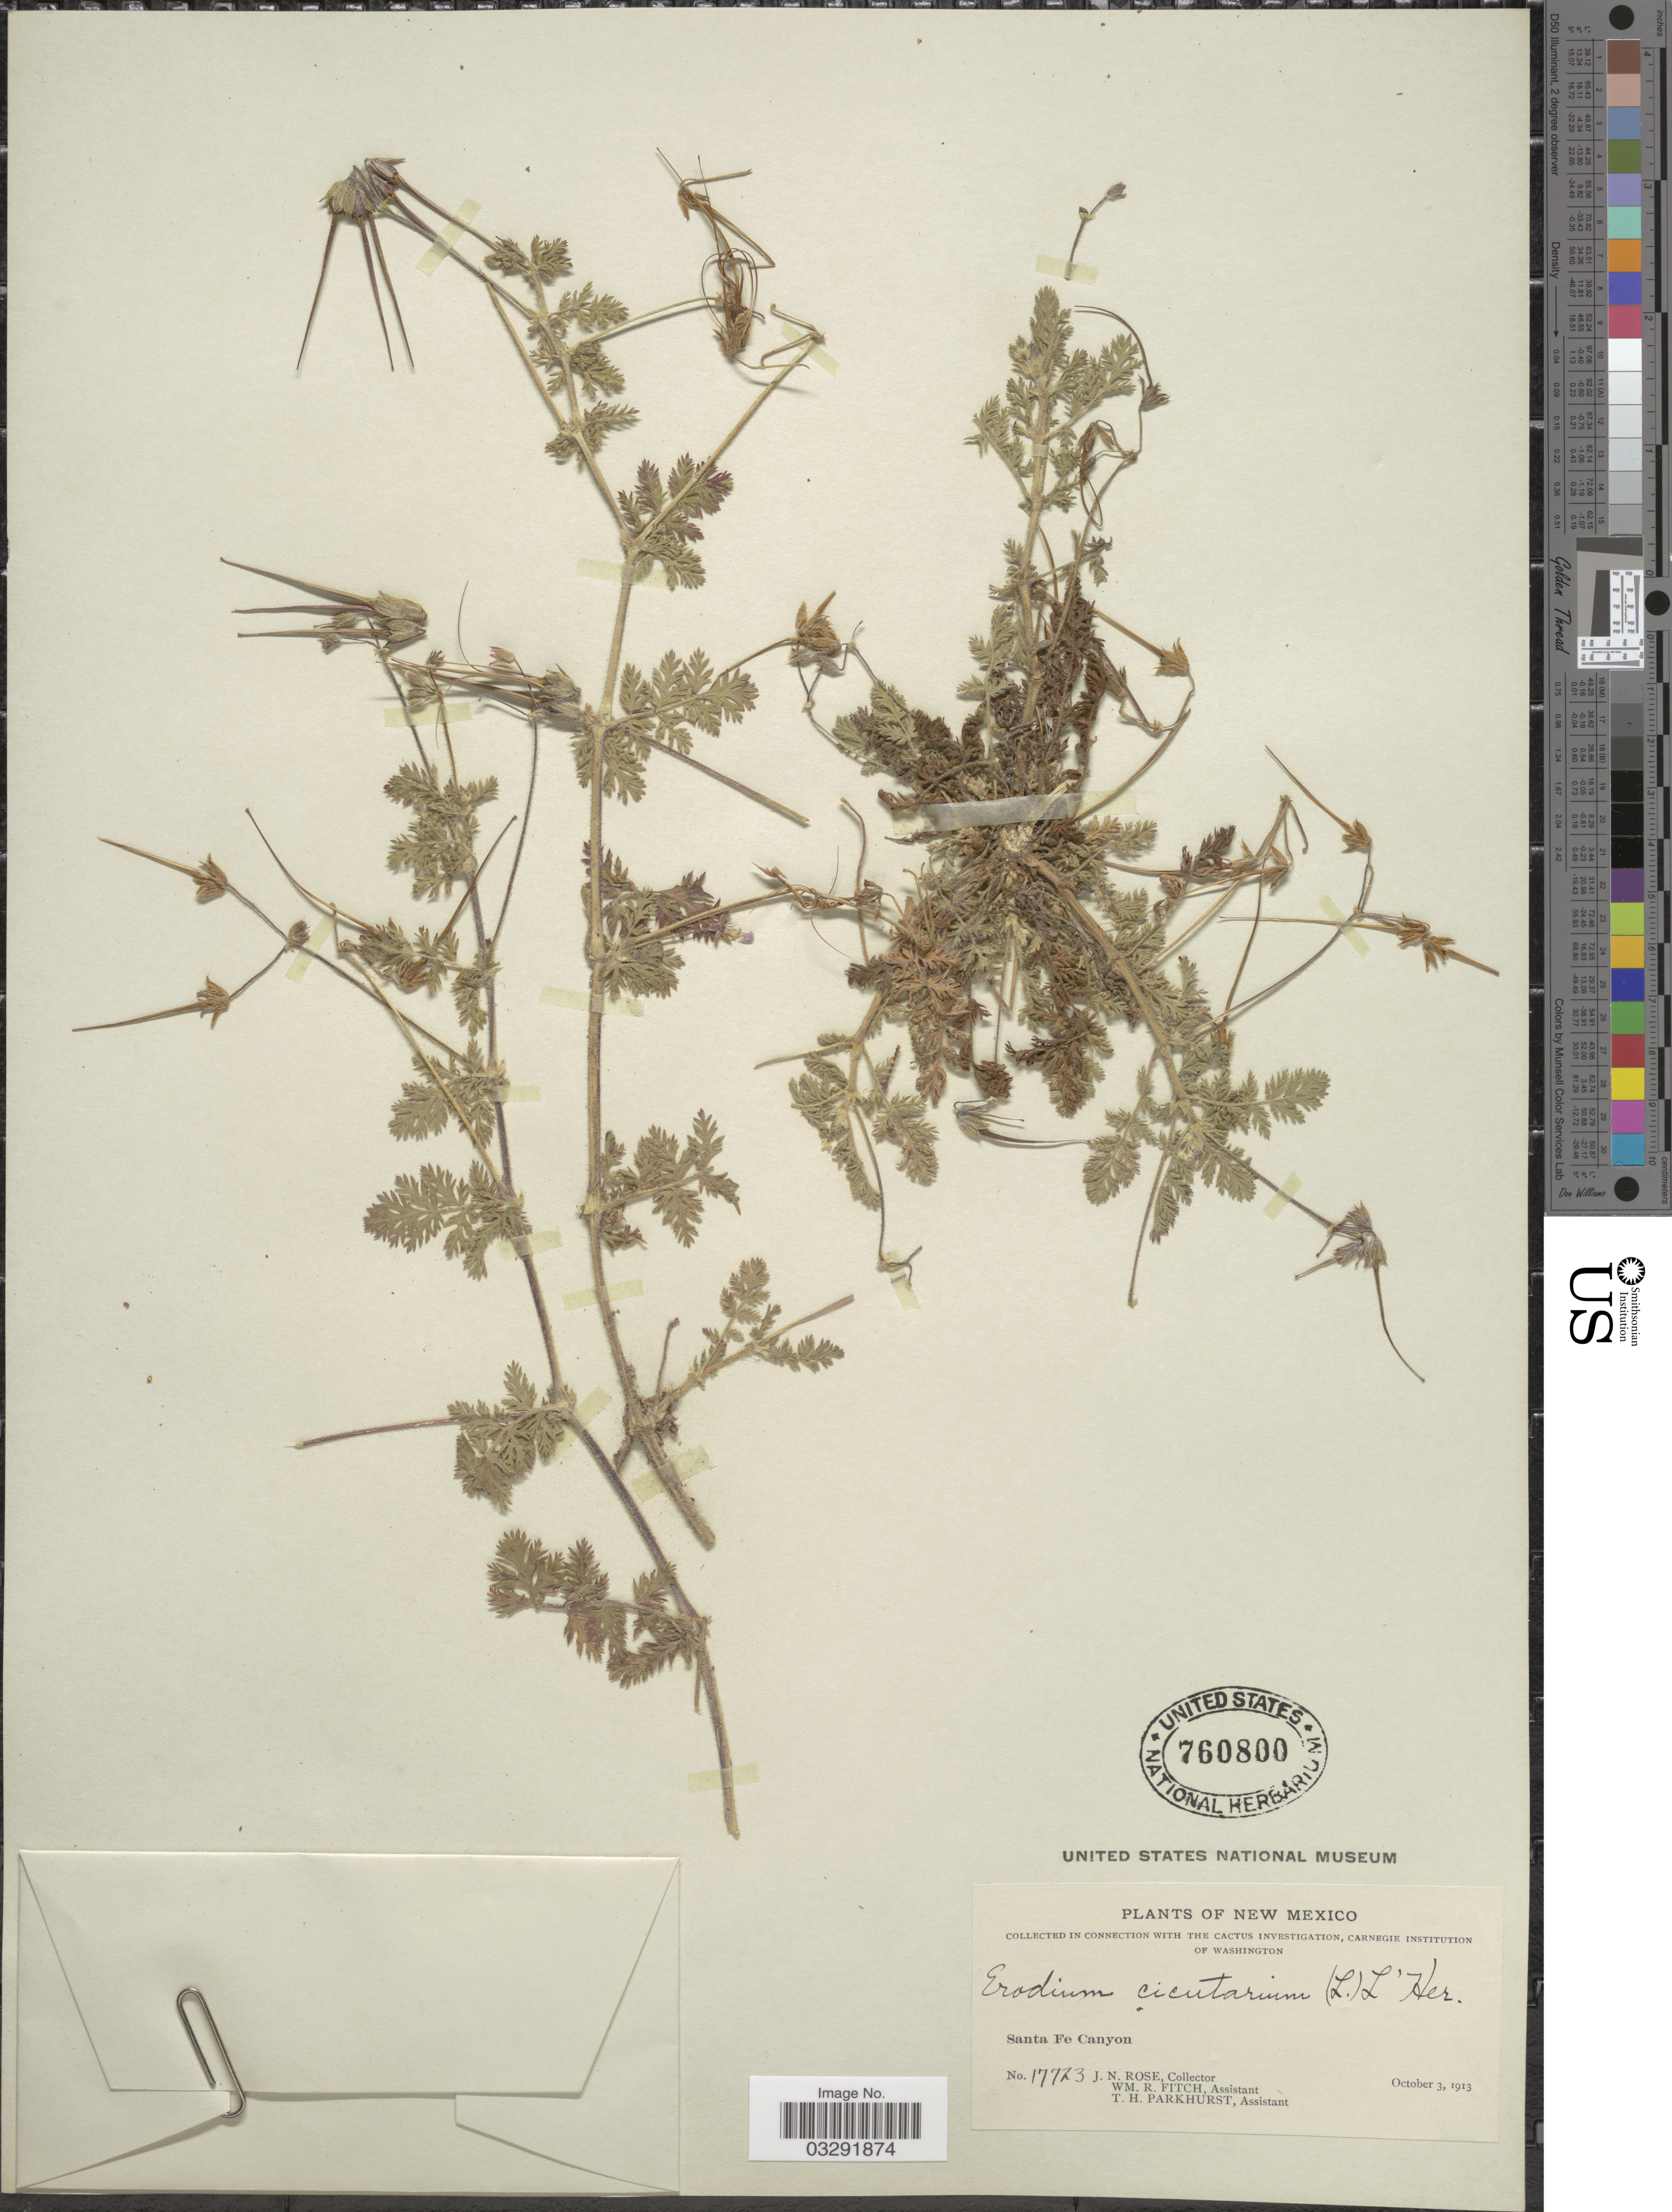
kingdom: Plantae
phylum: Tracheophyta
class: Magnoliopsida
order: Geraniales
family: Geraniaceae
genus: Erodium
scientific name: Erodium cicutarium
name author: (L.) L'Hér.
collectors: J. N. Rose, W. R. Fitch & T. Parkhurst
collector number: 17723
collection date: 1913-10-03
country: United States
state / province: New Mexico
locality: Santa Fe Canyon.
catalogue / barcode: US 760800